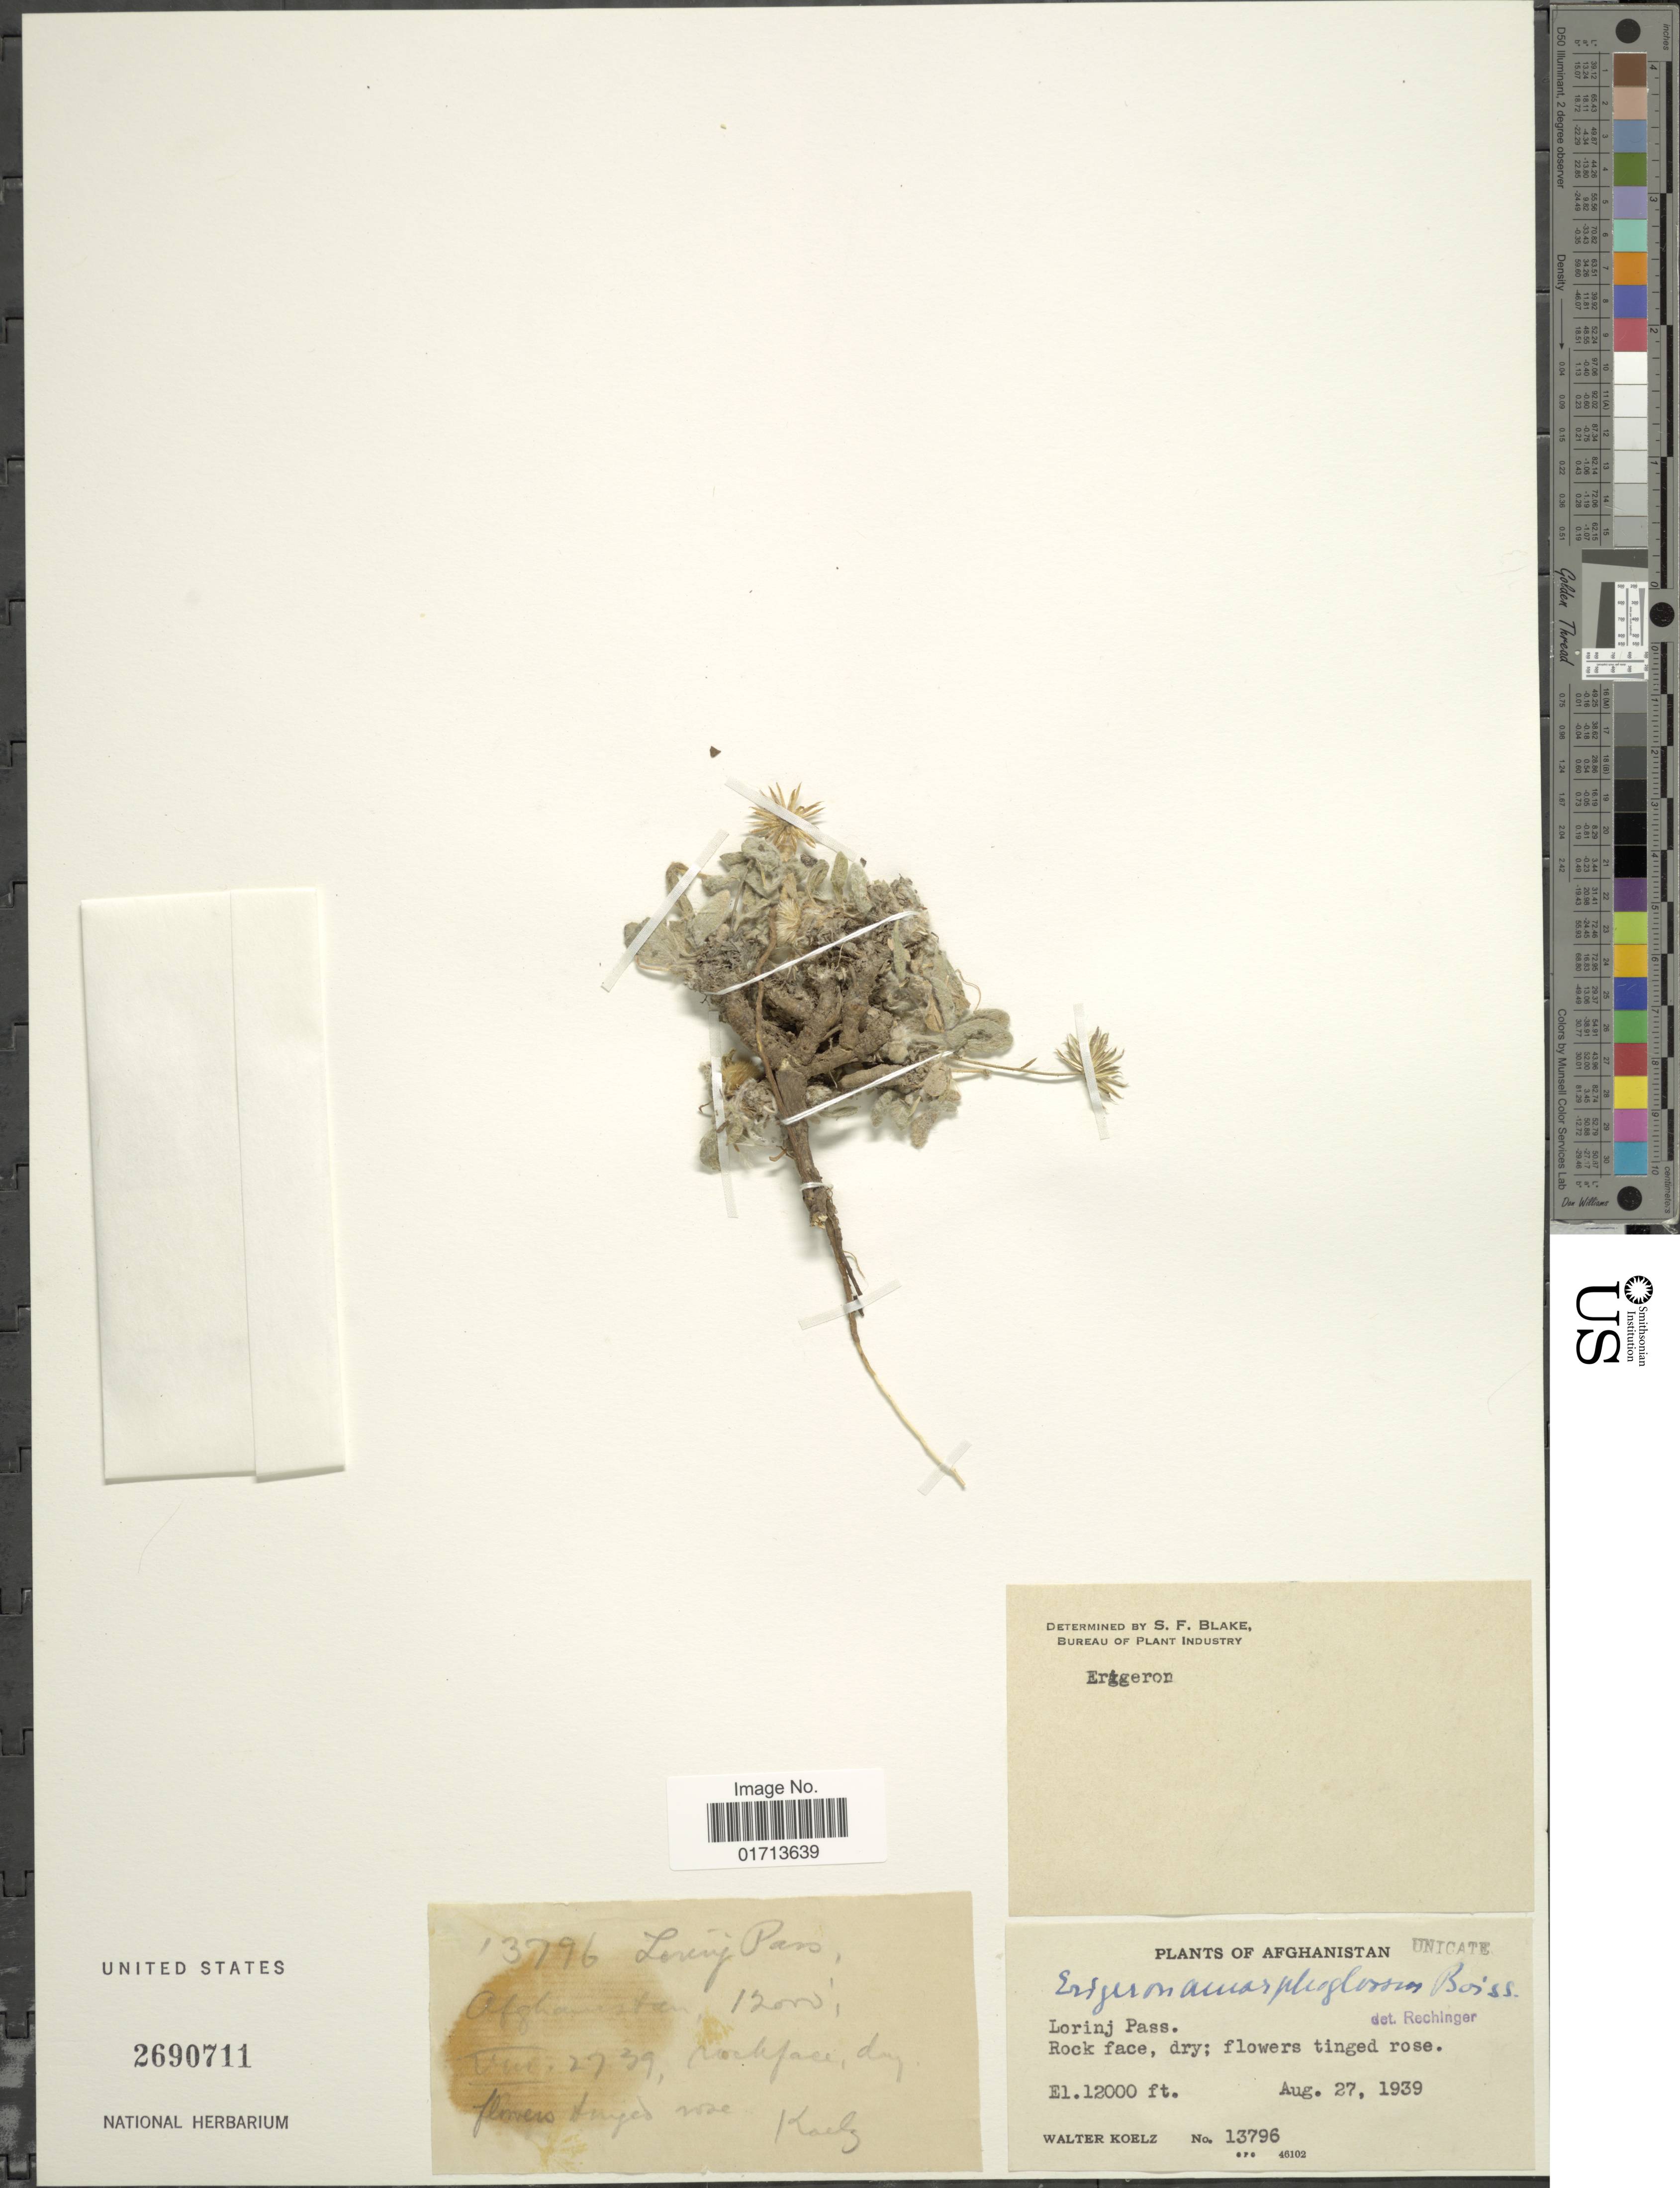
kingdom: Plantae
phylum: Tracheophyta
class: Magnoliopsida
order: Asterales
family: Asteraceae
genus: Psychrogeton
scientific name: Psychrogeton amorphoglossus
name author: (Boiss.) Novopokr.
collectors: W. N. Koelz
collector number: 13796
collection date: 1939-08-27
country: Afghanistan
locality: Lorinj Pass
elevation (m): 3658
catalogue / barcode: US 2690711